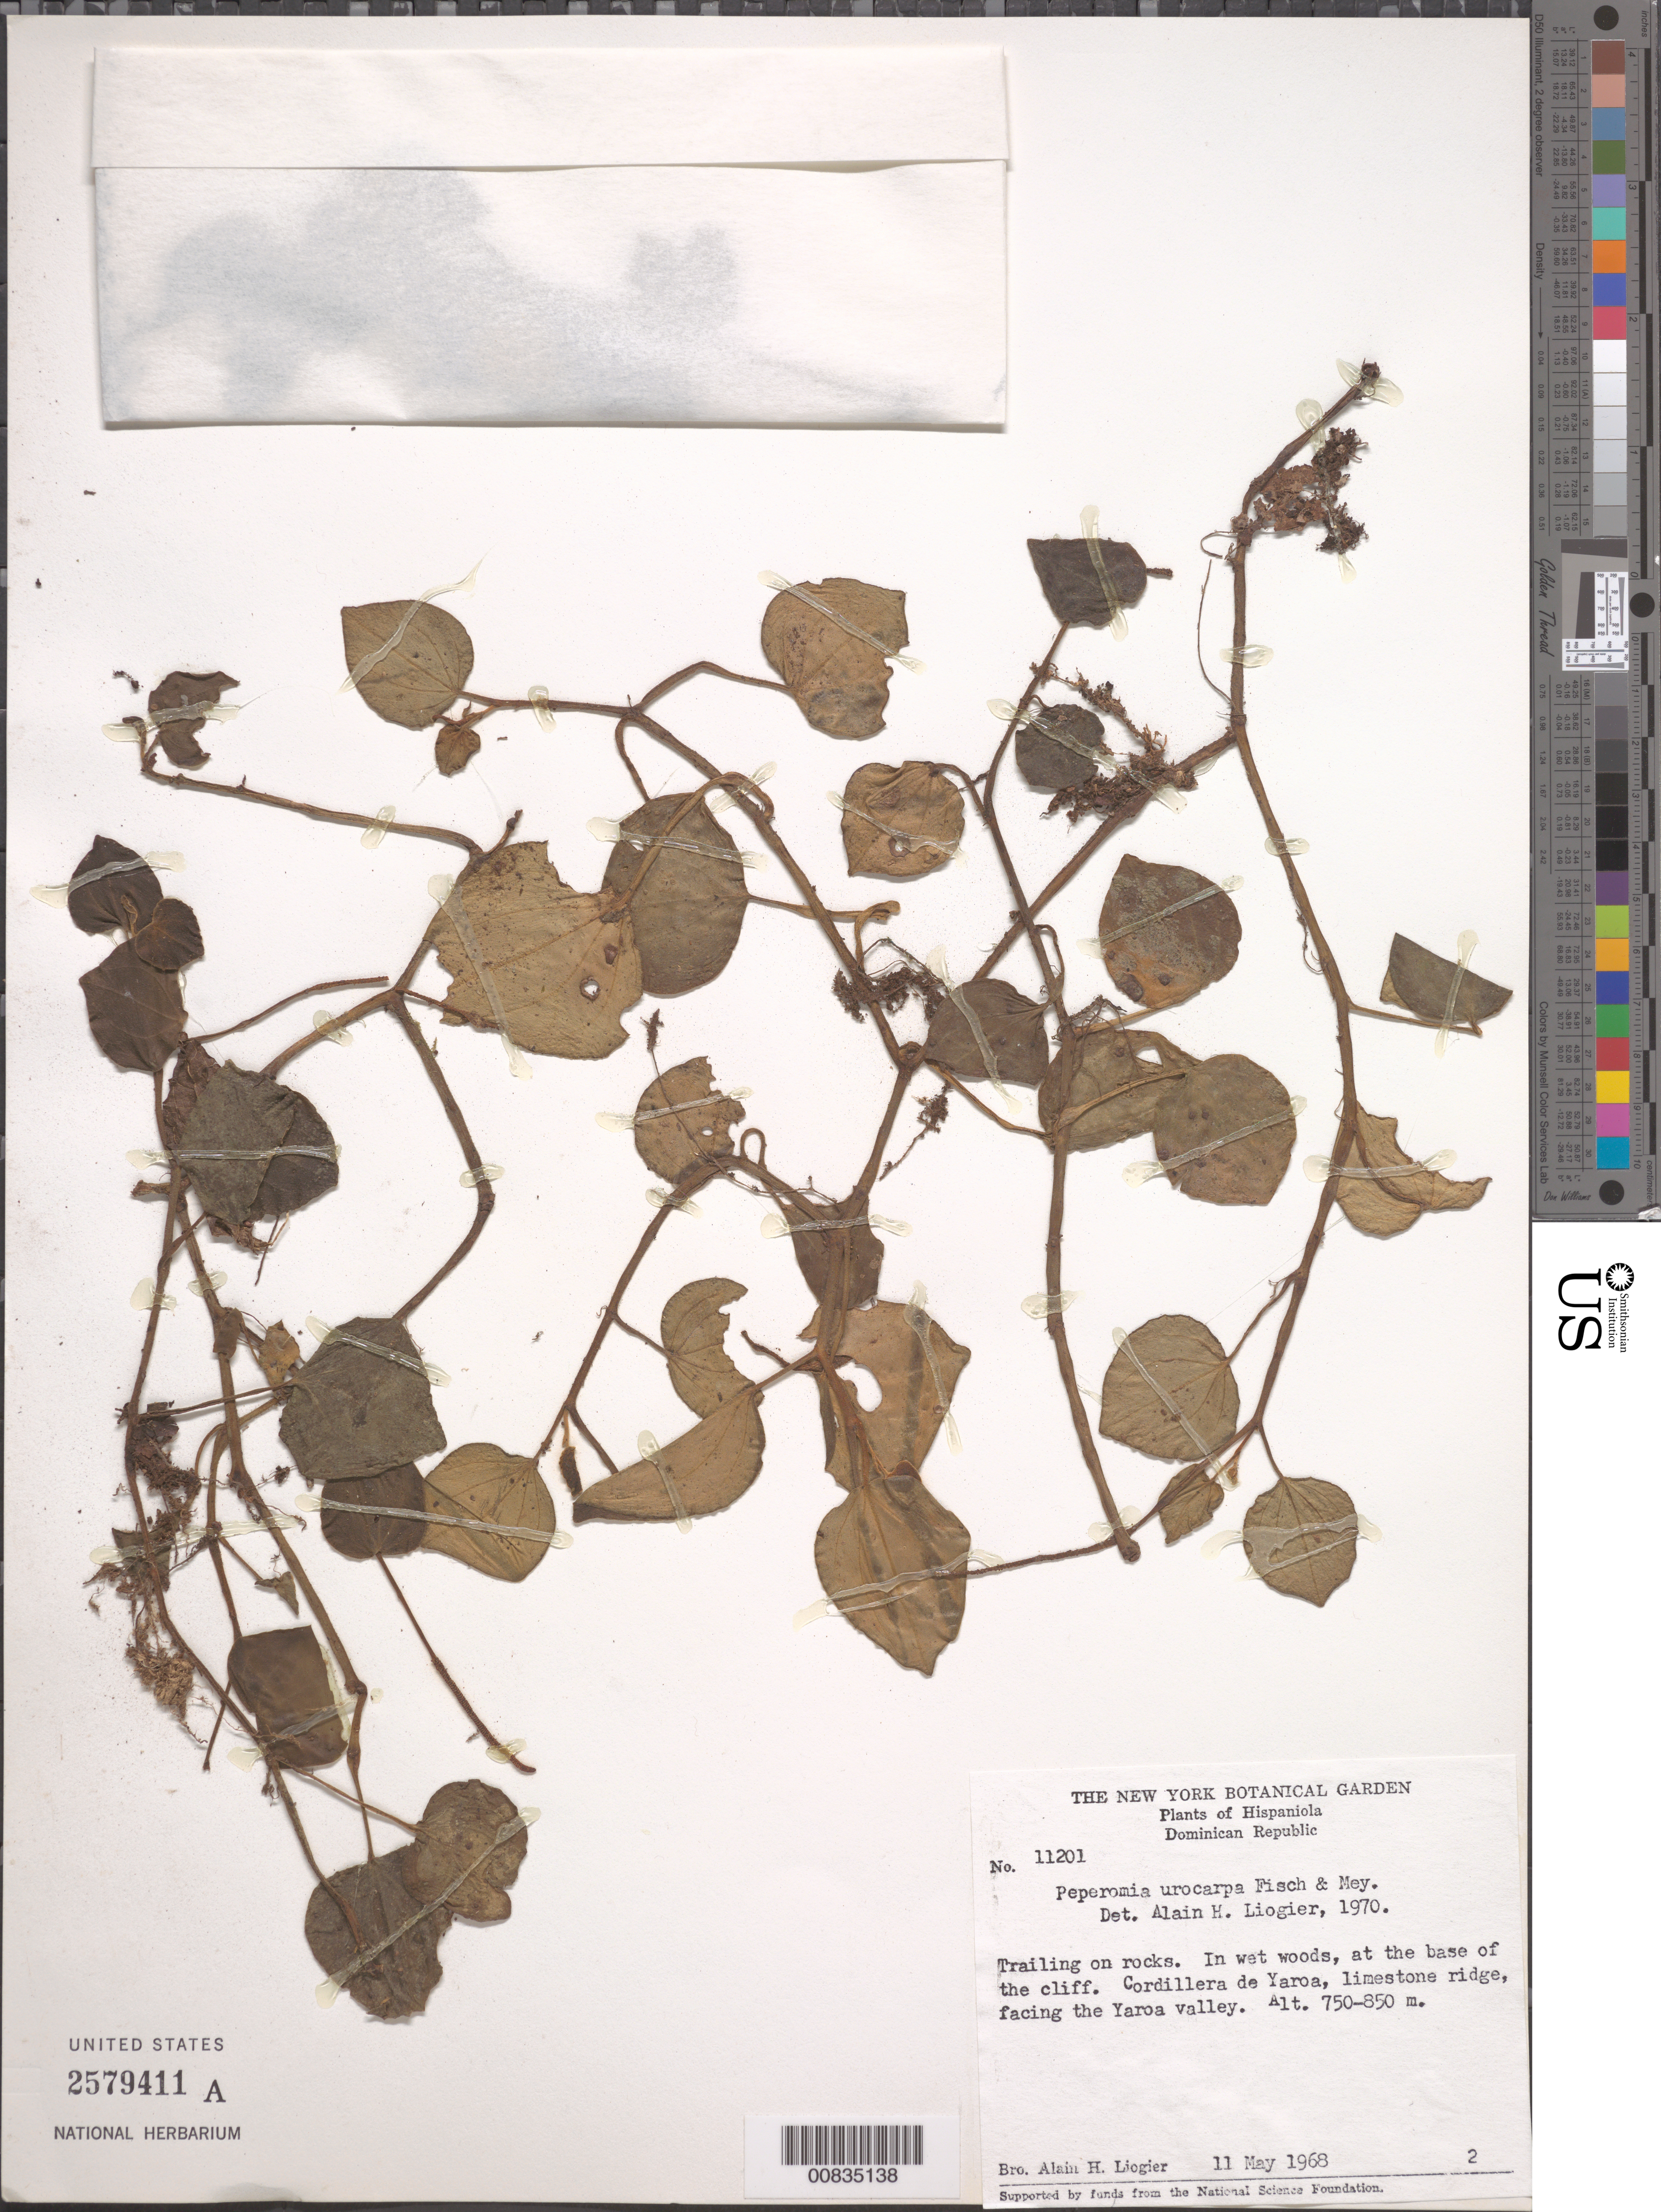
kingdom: Plantae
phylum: Tracheophyta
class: Magnoliopsida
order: Piperales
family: Piperaceae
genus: Peperomia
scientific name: Peperomia urocarpa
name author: Fisch. & C.A. Mey.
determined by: Liogier, Alain H.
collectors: A. H. Liogier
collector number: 11201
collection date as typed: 11 May 1968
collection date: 1968-05-11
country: Dominican Republic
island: Hispaniola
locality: Cordillera de Yaroa, limestone ridge, facing the Yaroa Valley, at the base of the cliff.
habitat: Trailing on rocks. In wet woods.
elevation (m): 750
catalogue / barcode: US 2579411A